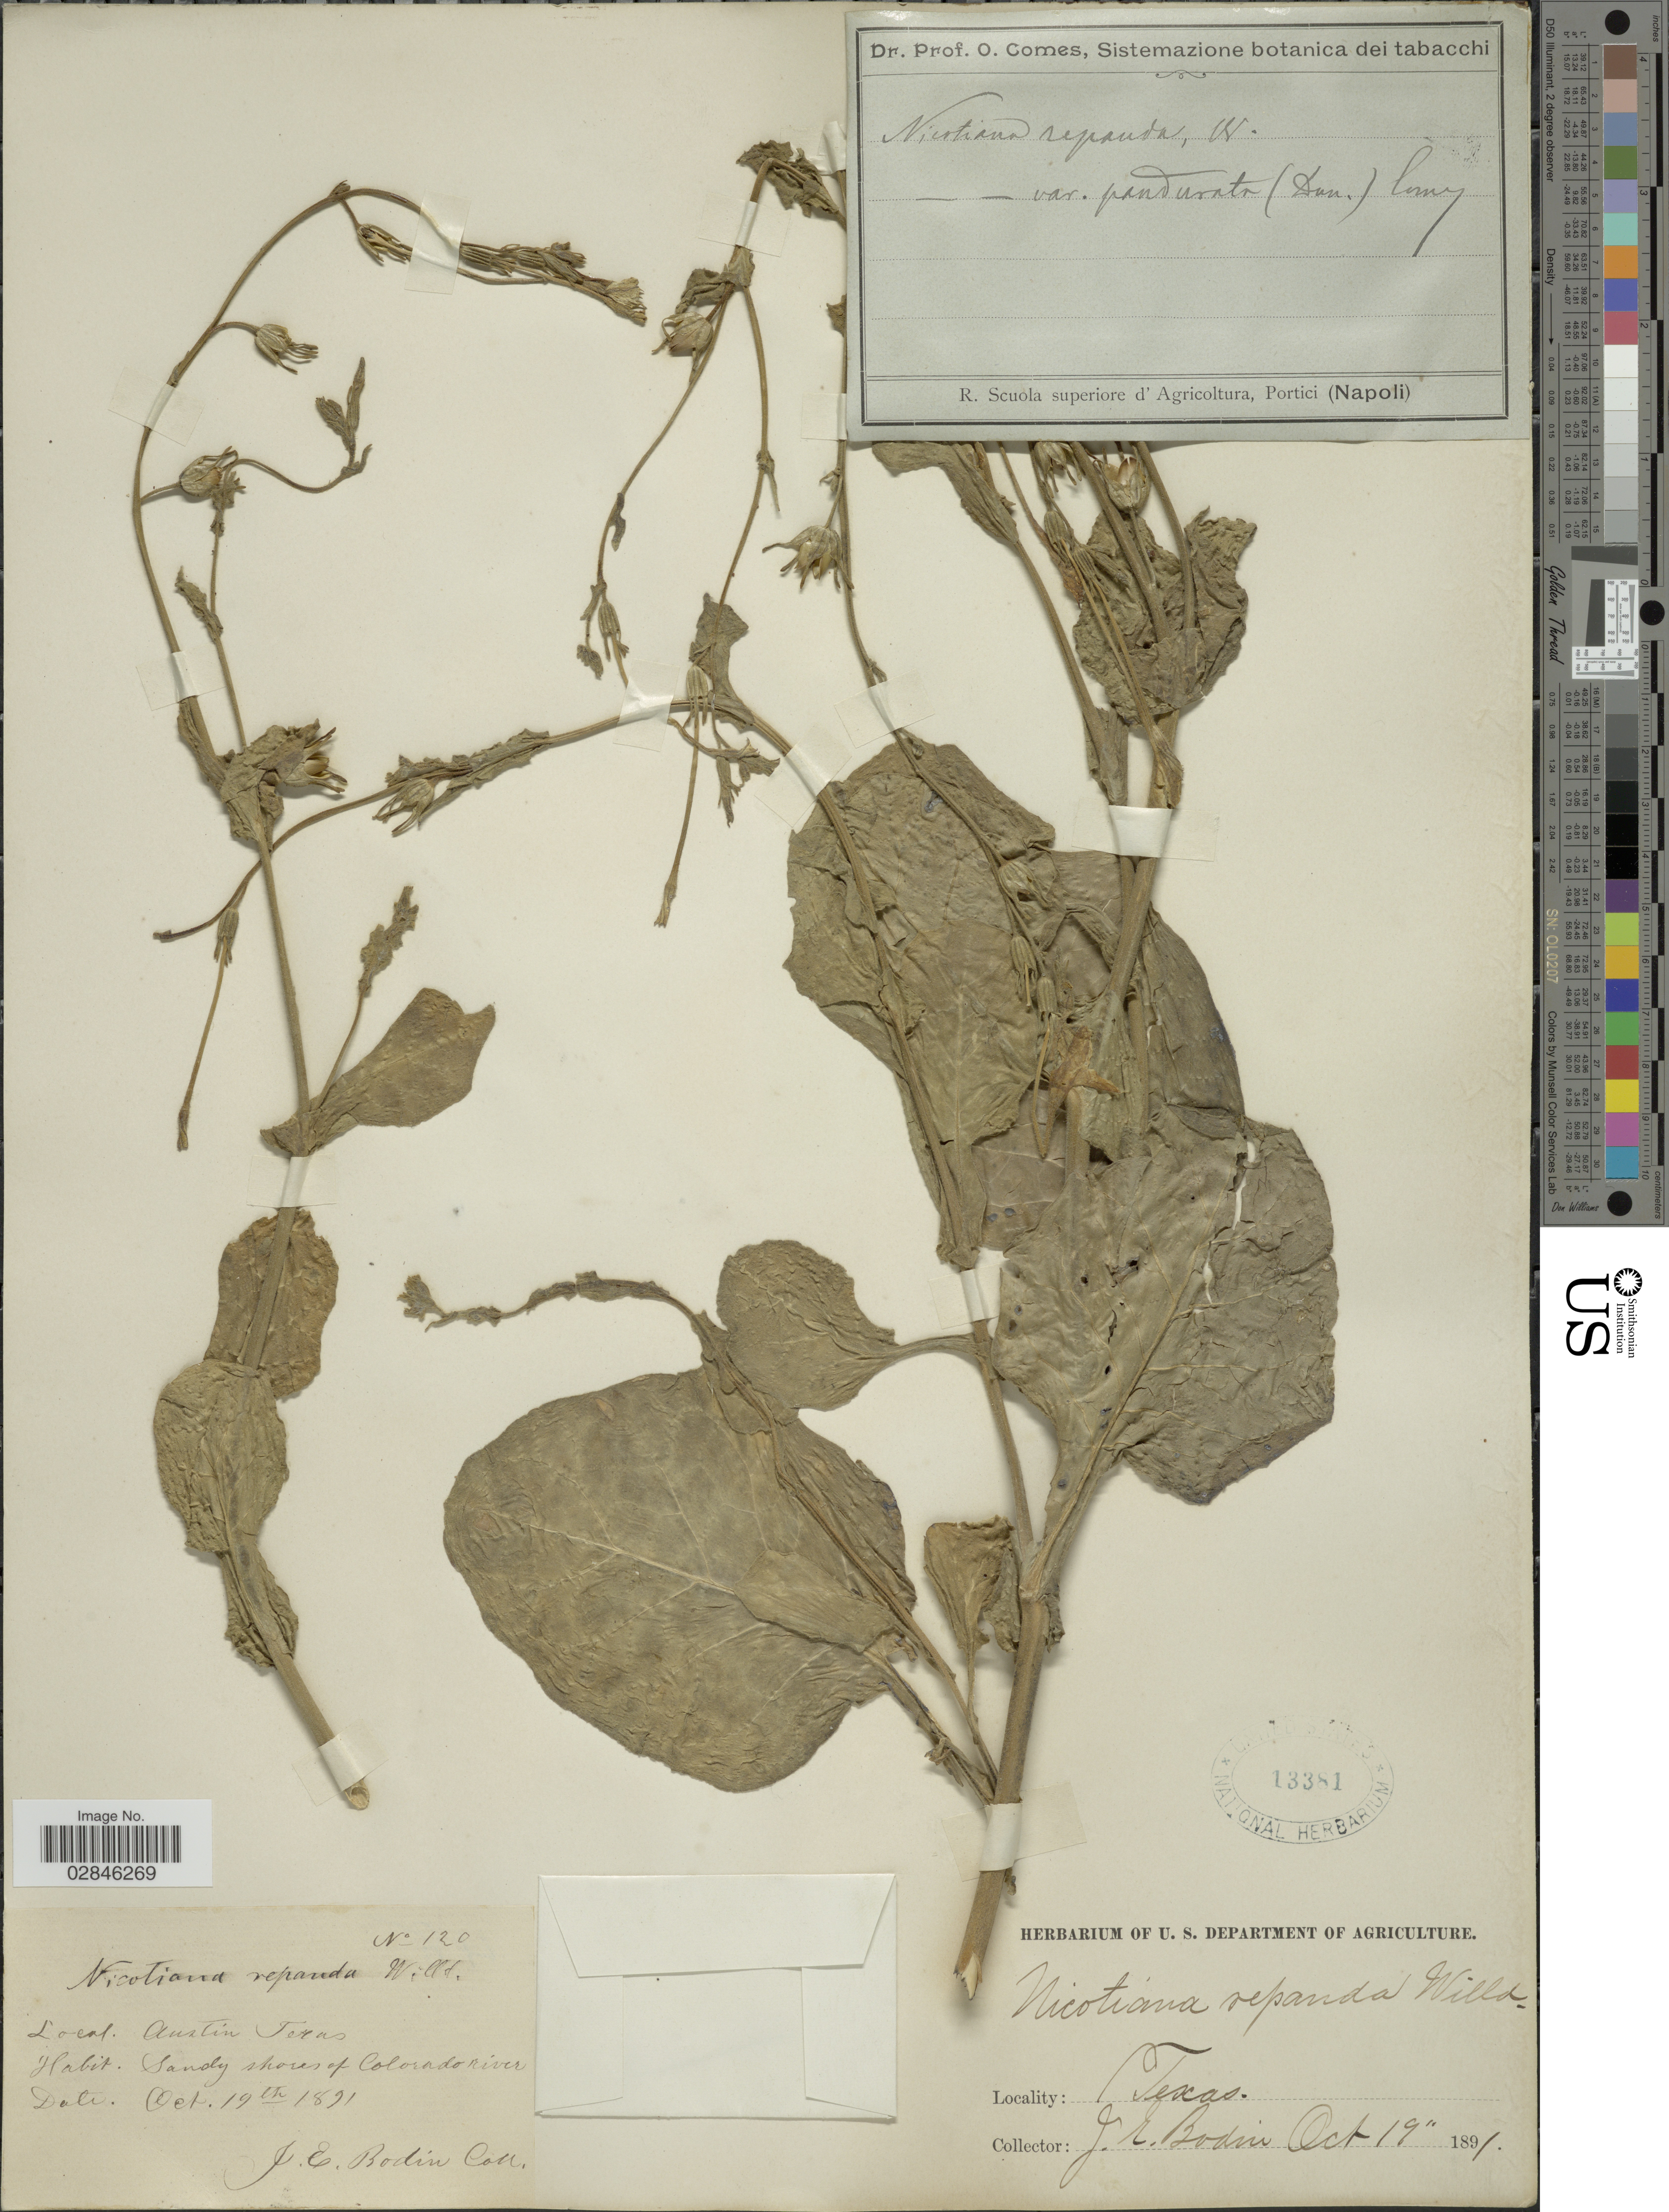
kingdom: Plantae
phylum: Tracheophyta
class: Magnoliopsida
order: Solanales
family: Solanaceae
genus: Nicotiana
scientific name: Nicotiana repanda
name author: Willd. ex Lehm.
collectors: J. E. Bodin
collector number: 120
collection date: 1891-10-19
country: United States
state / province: Texas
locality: Austin. Sandy shores of Colorado River.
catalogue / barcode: US 13381